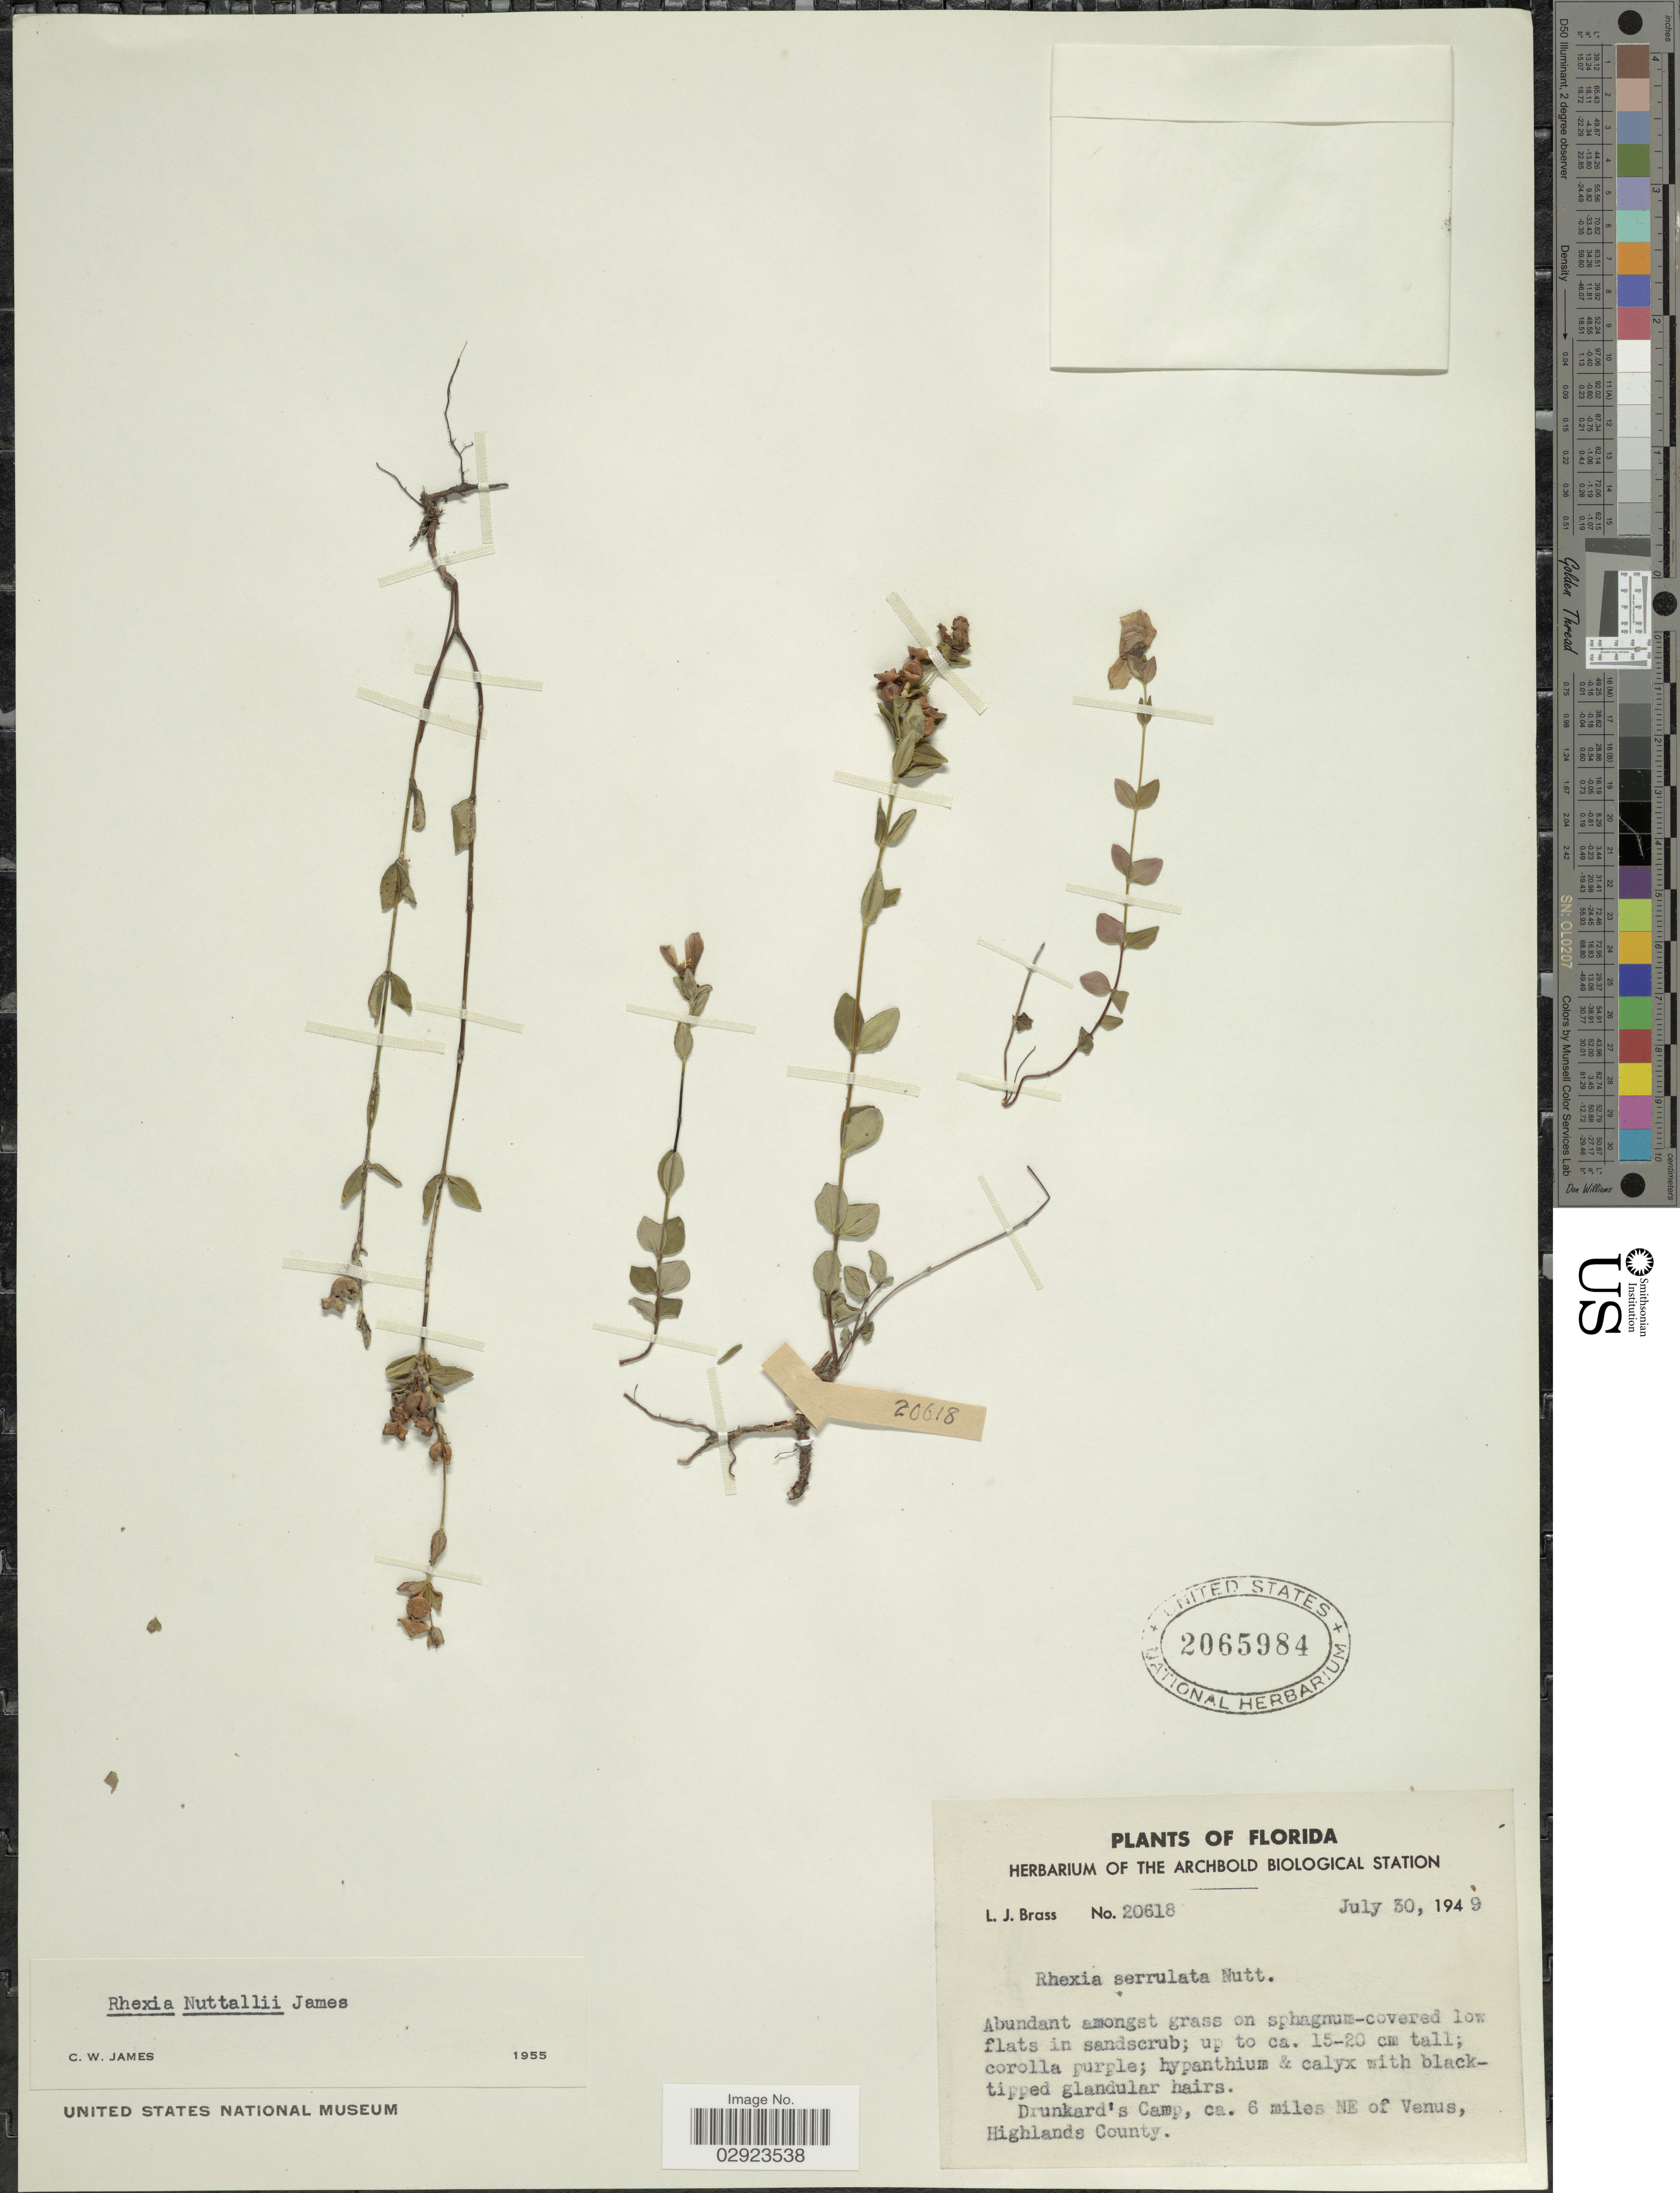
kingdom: Plantae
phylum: Tracheophyta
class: Magnoliopsida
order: Myrtales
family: Melastomataceae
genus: Rhexia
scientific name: Rhexia nuttallii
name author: C.W. James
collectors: L. J. Brass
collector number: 20618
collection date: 1949-07-30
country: United States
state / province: Florida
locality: Drunkard's Camp, ca. 6 miles NE of Venus, Highlands County.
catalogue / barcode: US 2065984